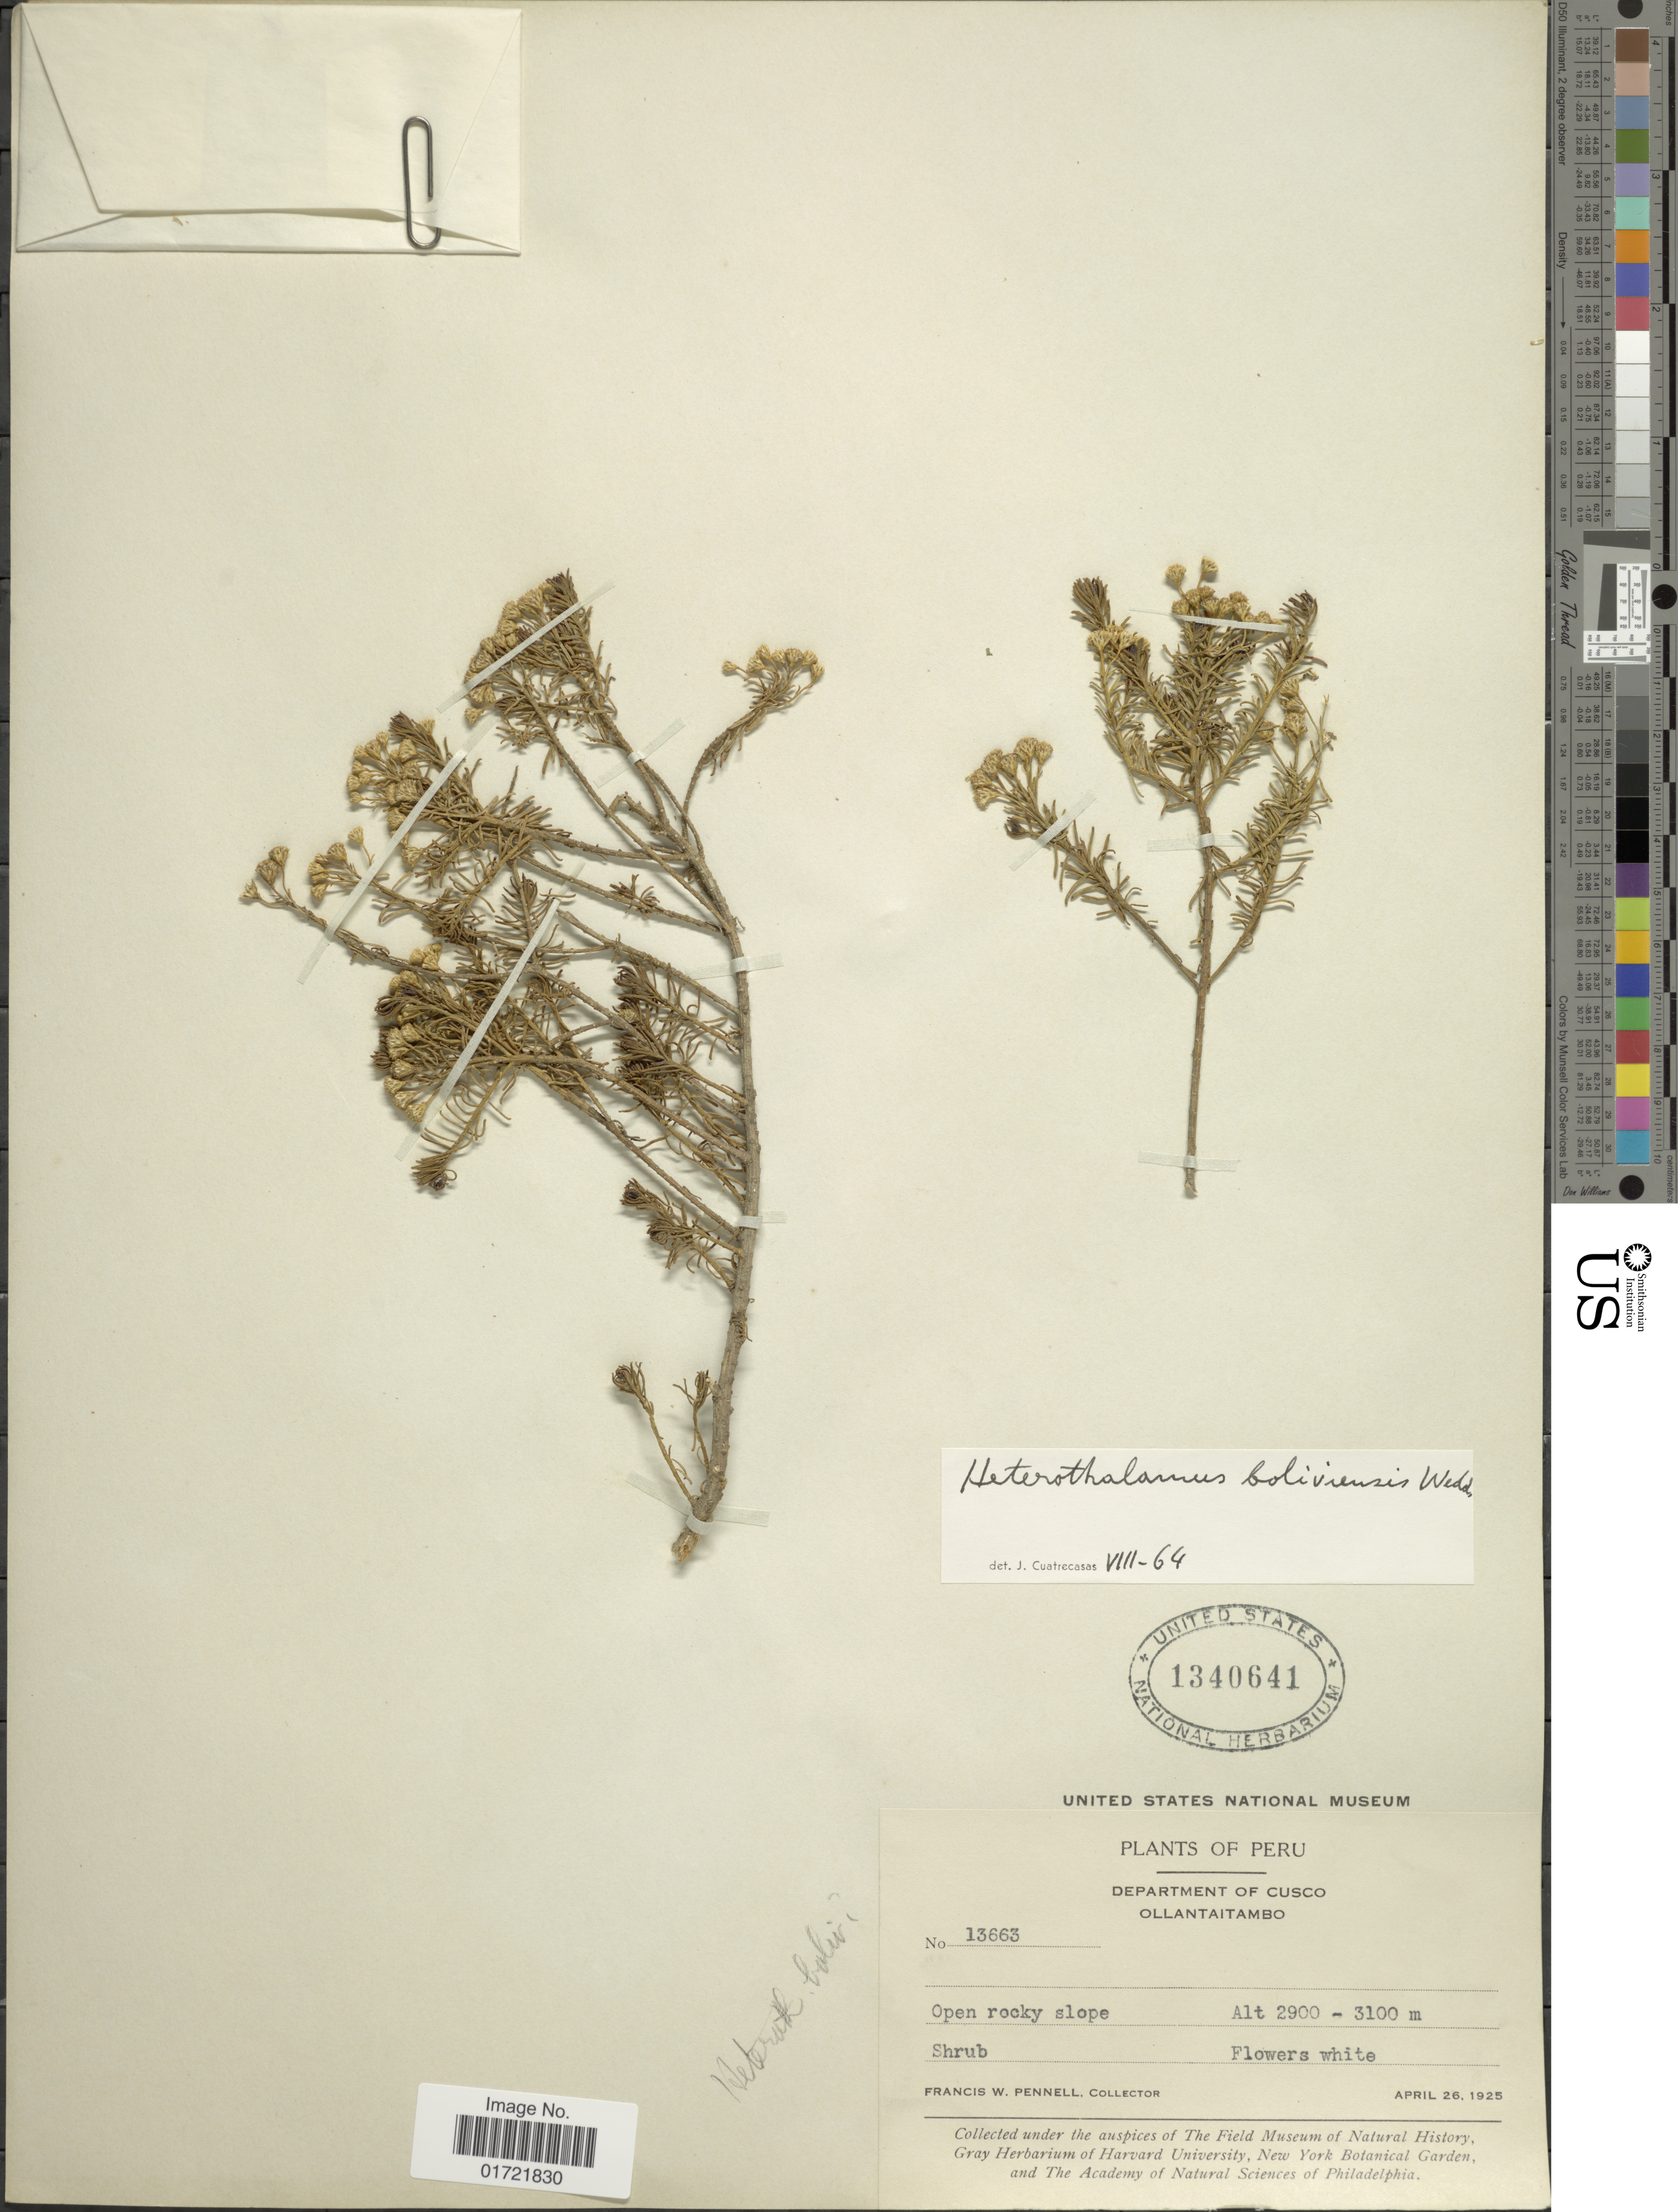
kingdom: Plantae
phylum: Tracheophyta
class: Magnoliopsida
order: Asterales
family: Asteraceae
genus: Baccharis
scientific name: Baccharis bolivensis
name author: (Wedd.) Cabrera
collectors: F. W. Pennell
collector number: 13663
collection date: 1925-04-26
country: Peru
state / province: Cusco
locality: Ollantaitambo.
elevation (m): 2900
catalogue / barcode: US 1340641